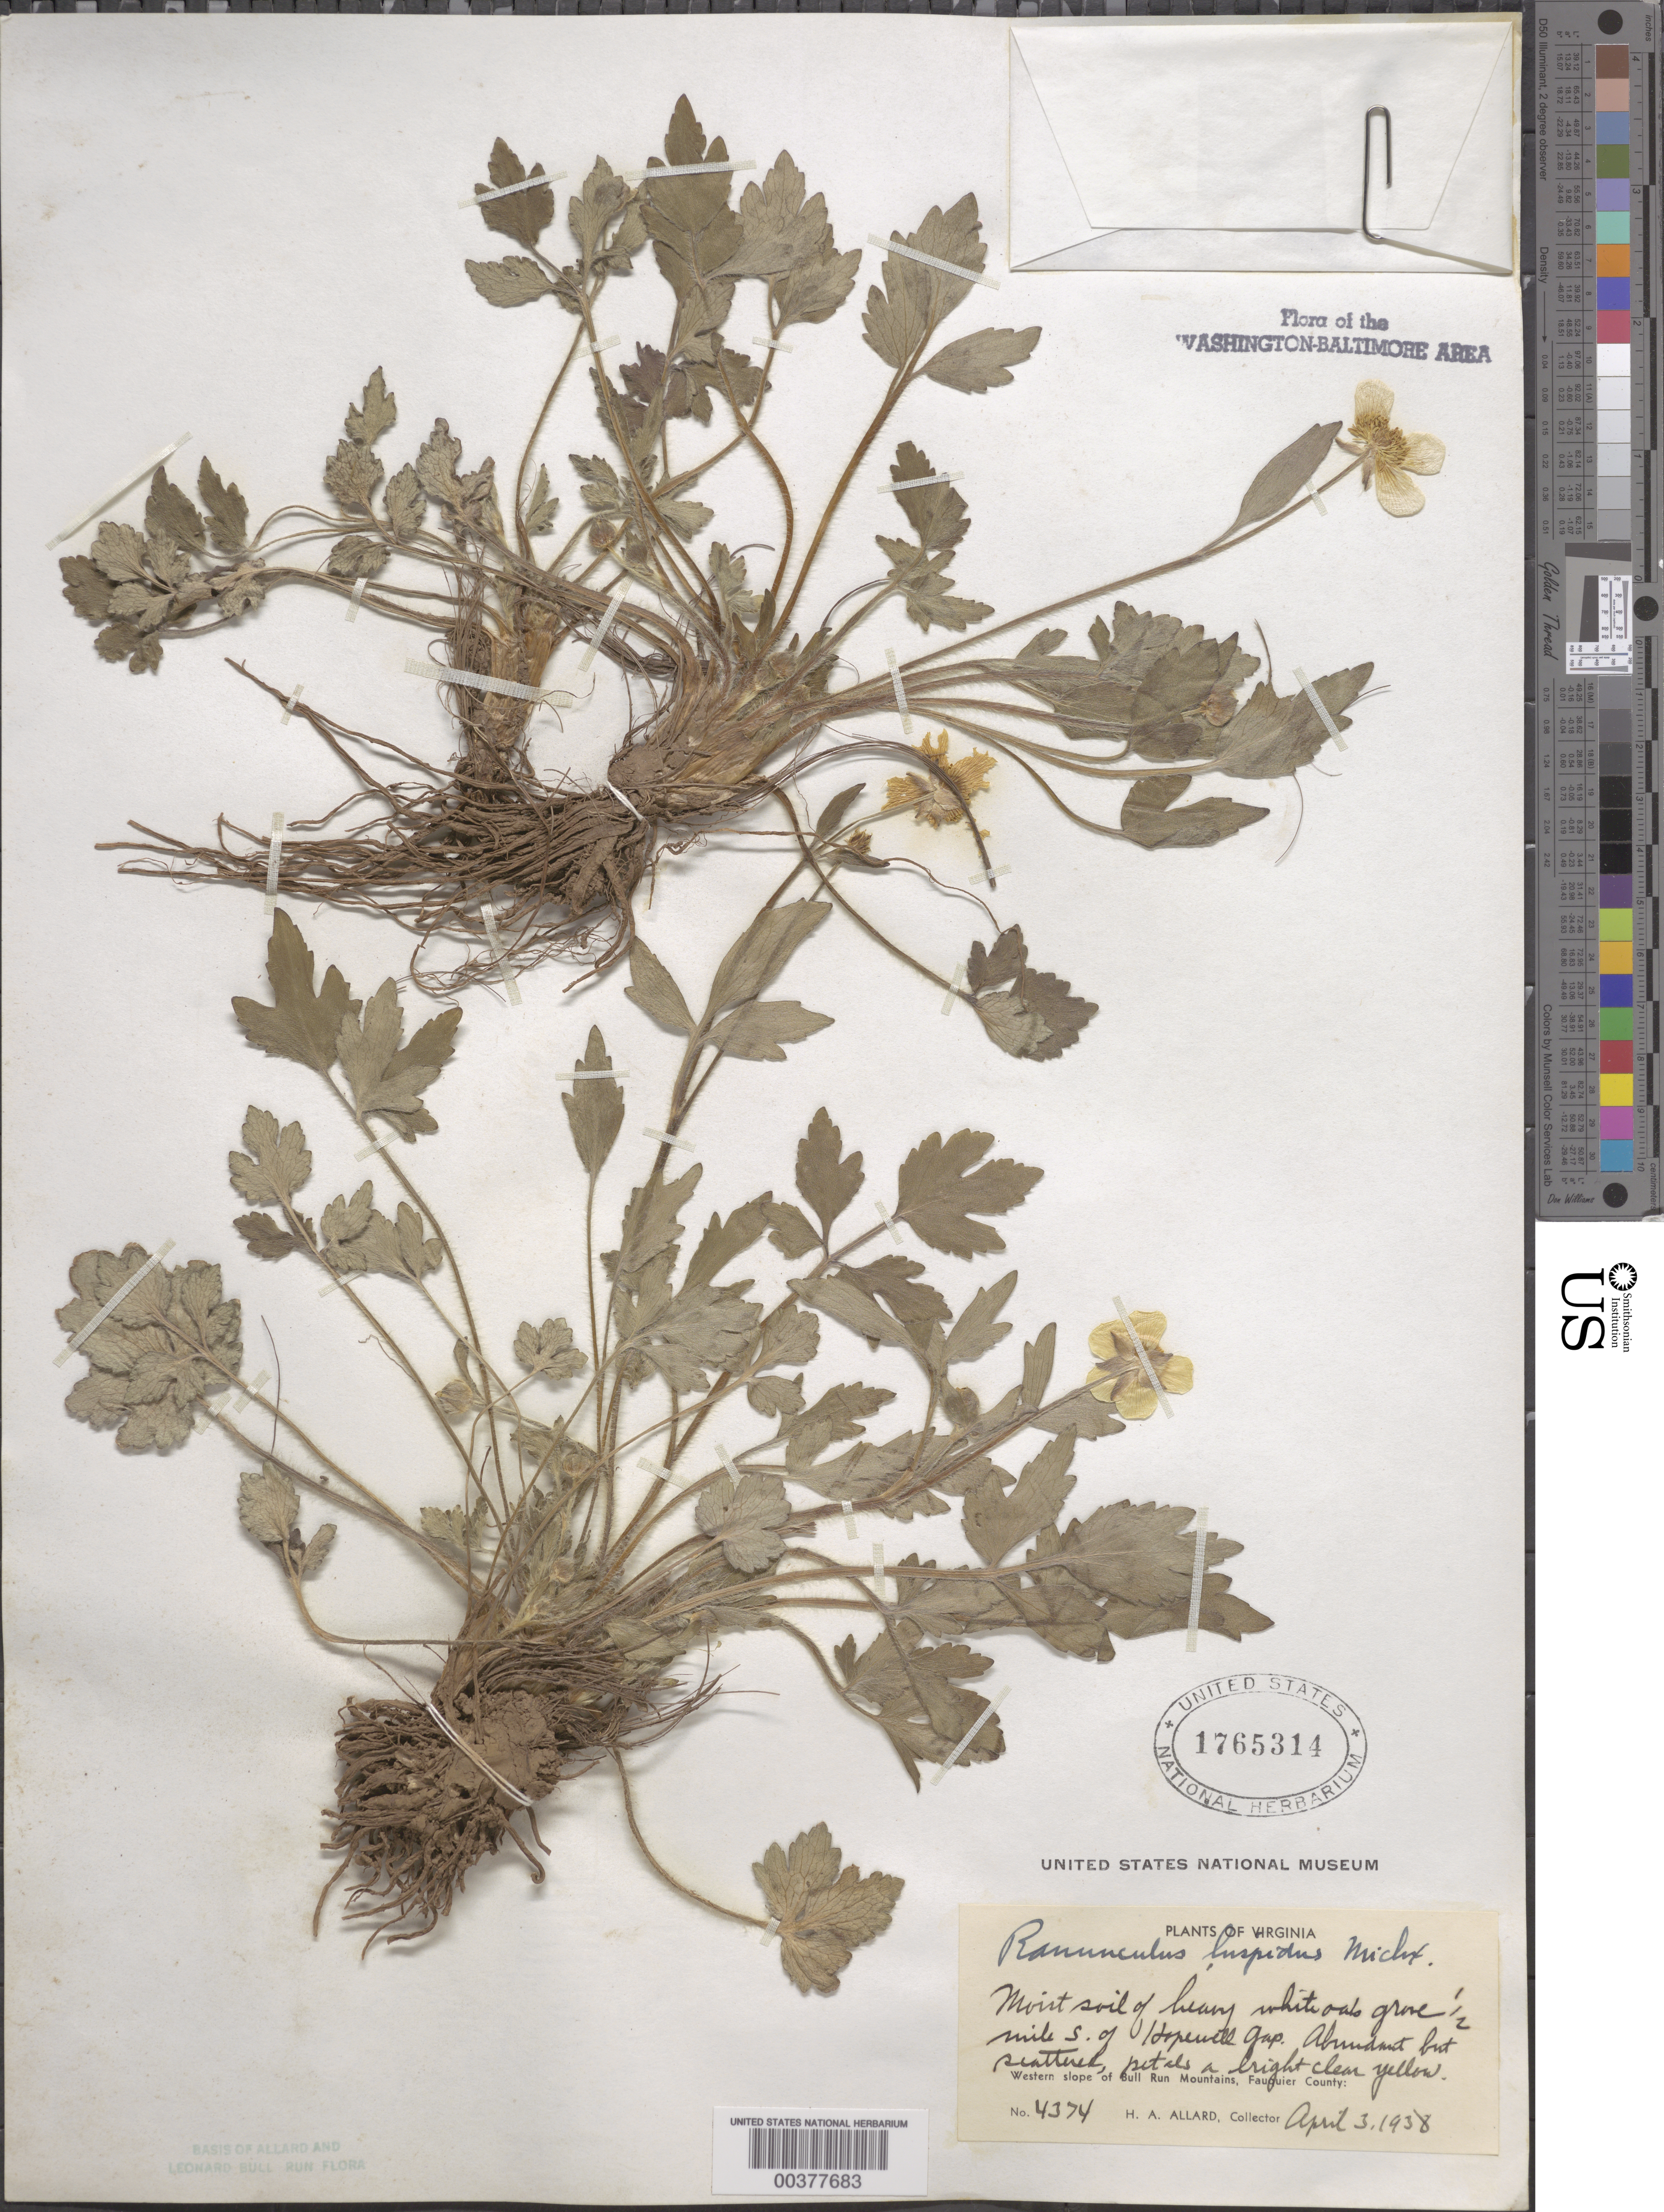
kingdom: Plantae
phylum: Tracheophyta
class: Magnoliopsida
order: Ranunculales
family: Ranunculaceae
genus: Ranunculus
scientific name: Ranunculus hispidus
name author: Michx.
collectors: H. A. Allard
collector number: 4374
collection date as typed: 03 Apr 1938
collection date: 1938-04-03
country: United States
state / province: Virginia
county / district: Fauquier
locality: South of Hopewell Gap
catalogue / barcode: US 1765314